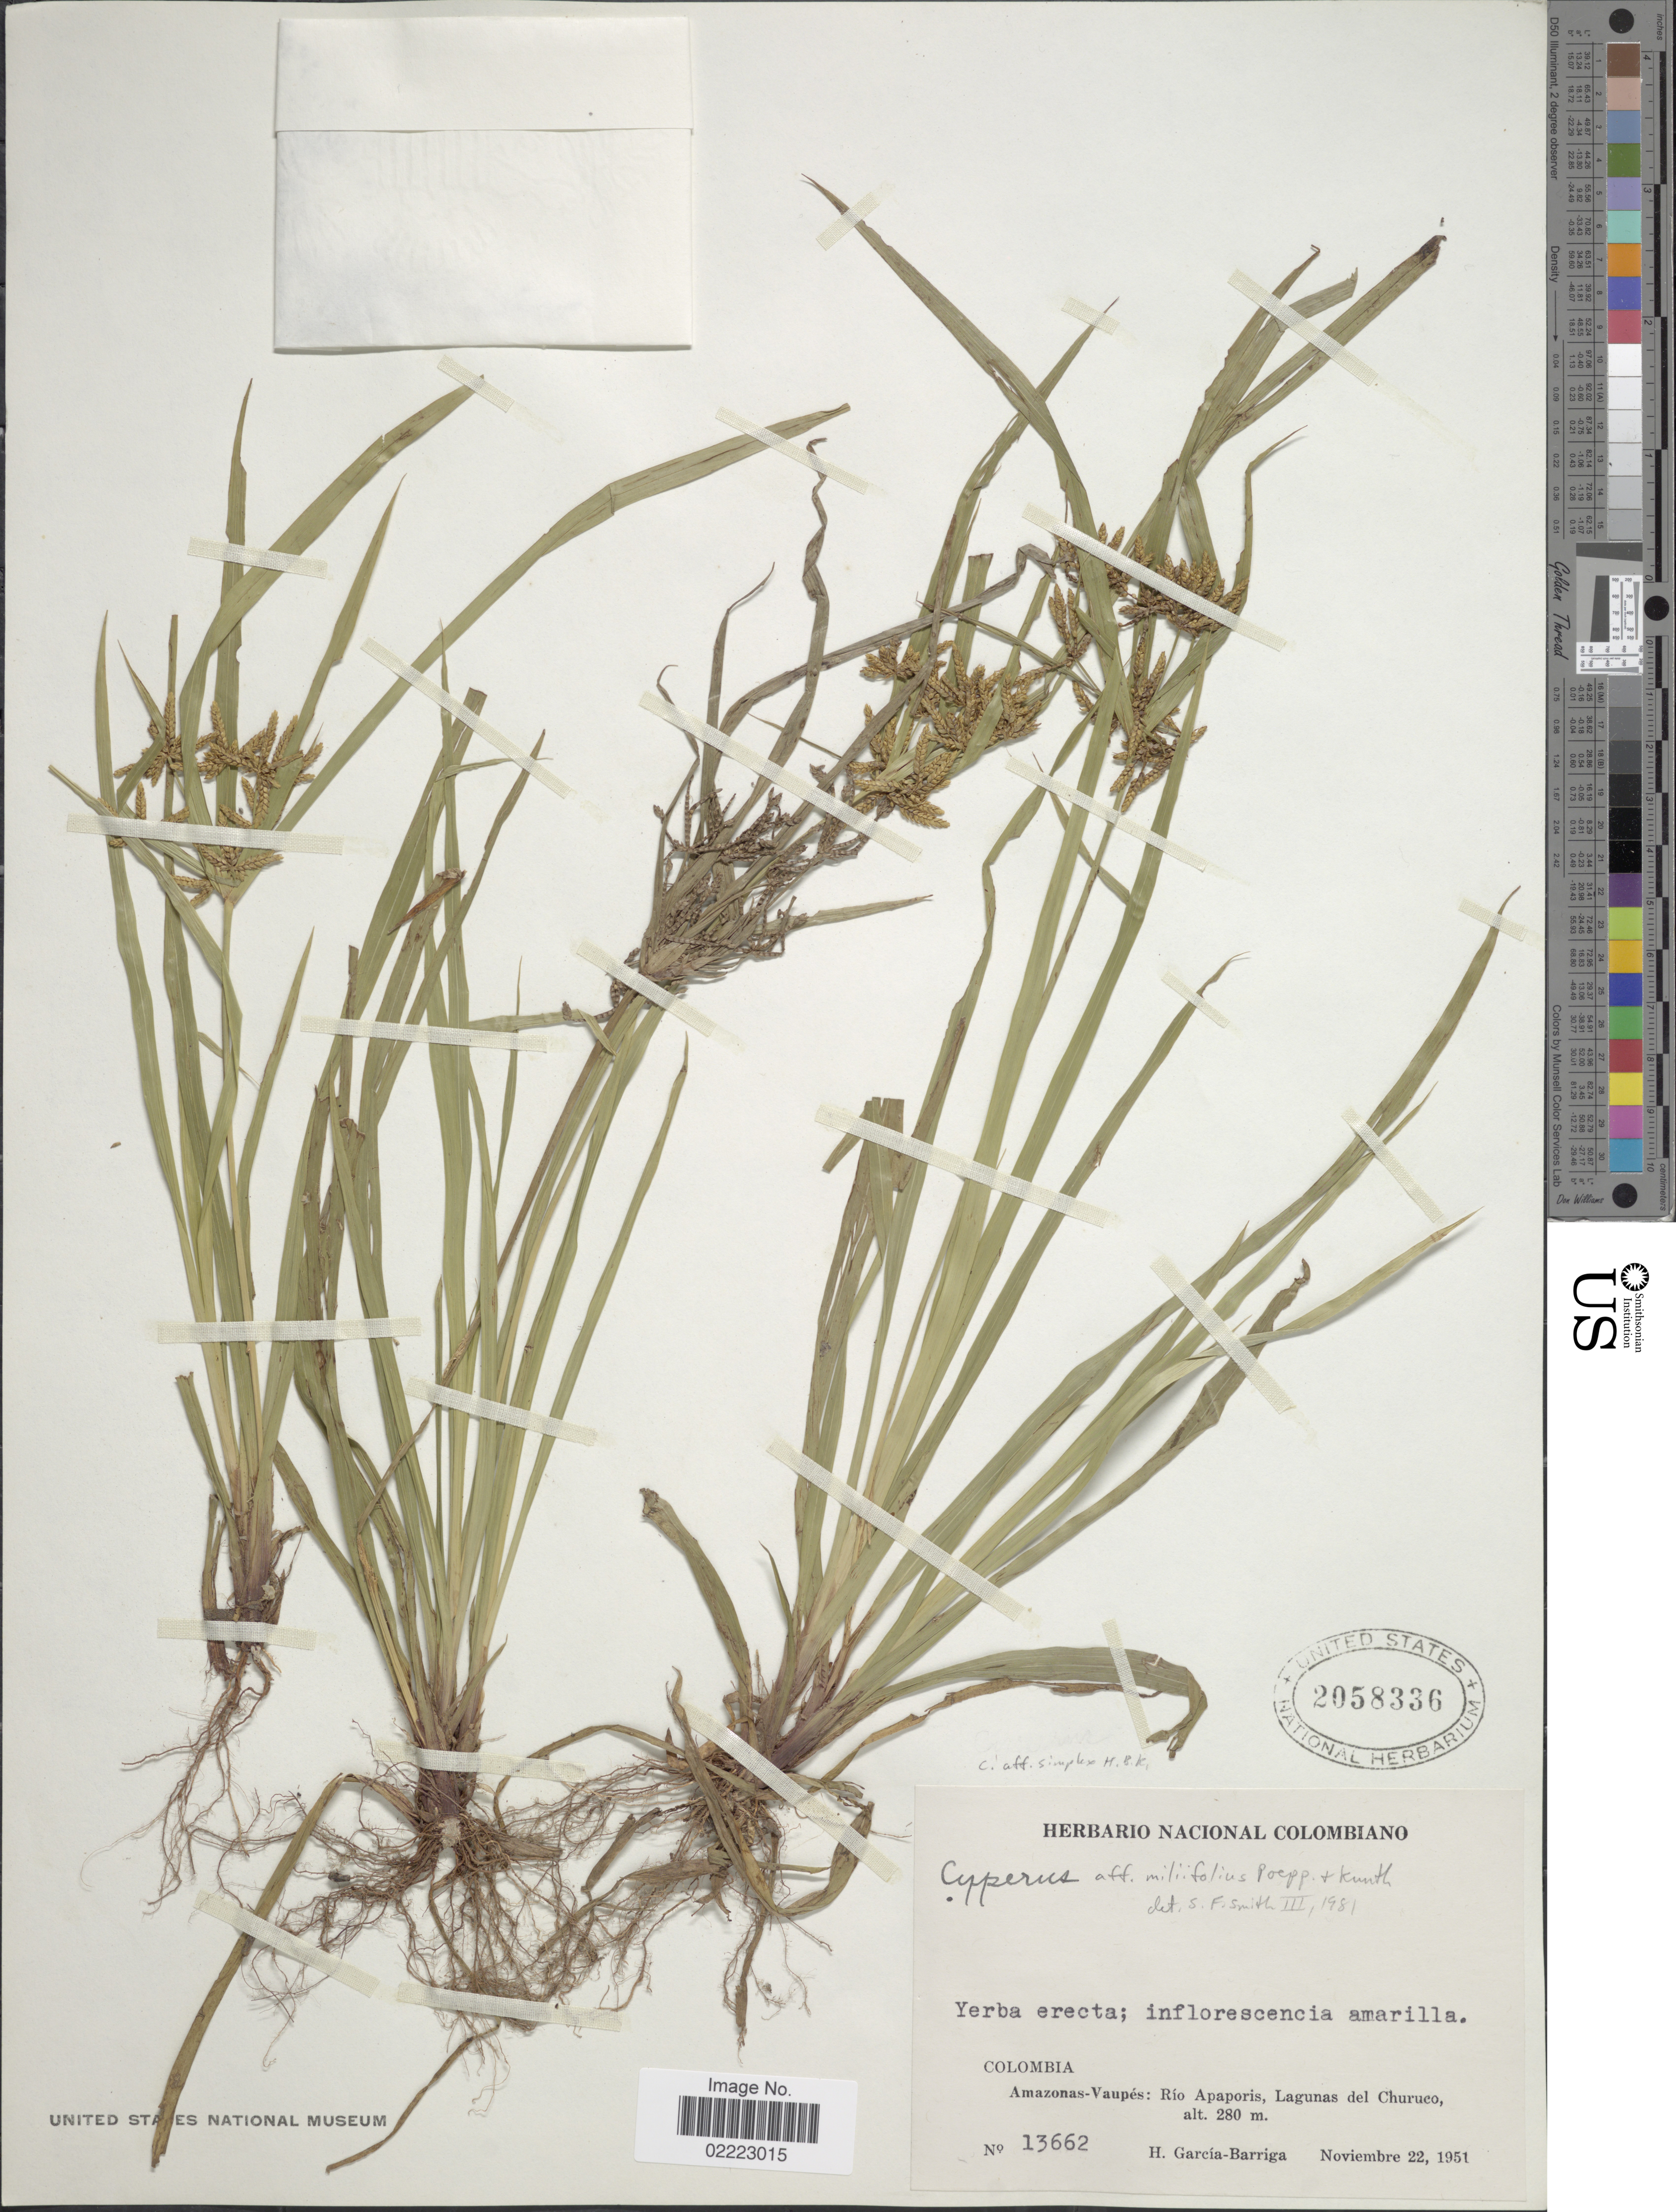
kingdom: Plantae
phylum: Tracheophyta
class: Liliopsida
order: Poales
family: Cyperaceae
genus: Cyperus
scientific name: Cyperus miliifolius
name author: Poepp. & Kunth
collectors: H. García Barriga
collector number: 13662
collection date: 1951-11-22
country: Colombia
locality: Amazonas- Vaupes: Rio Apaporis, Lagunas del Churoco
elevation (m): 280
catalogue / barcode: US 2058336